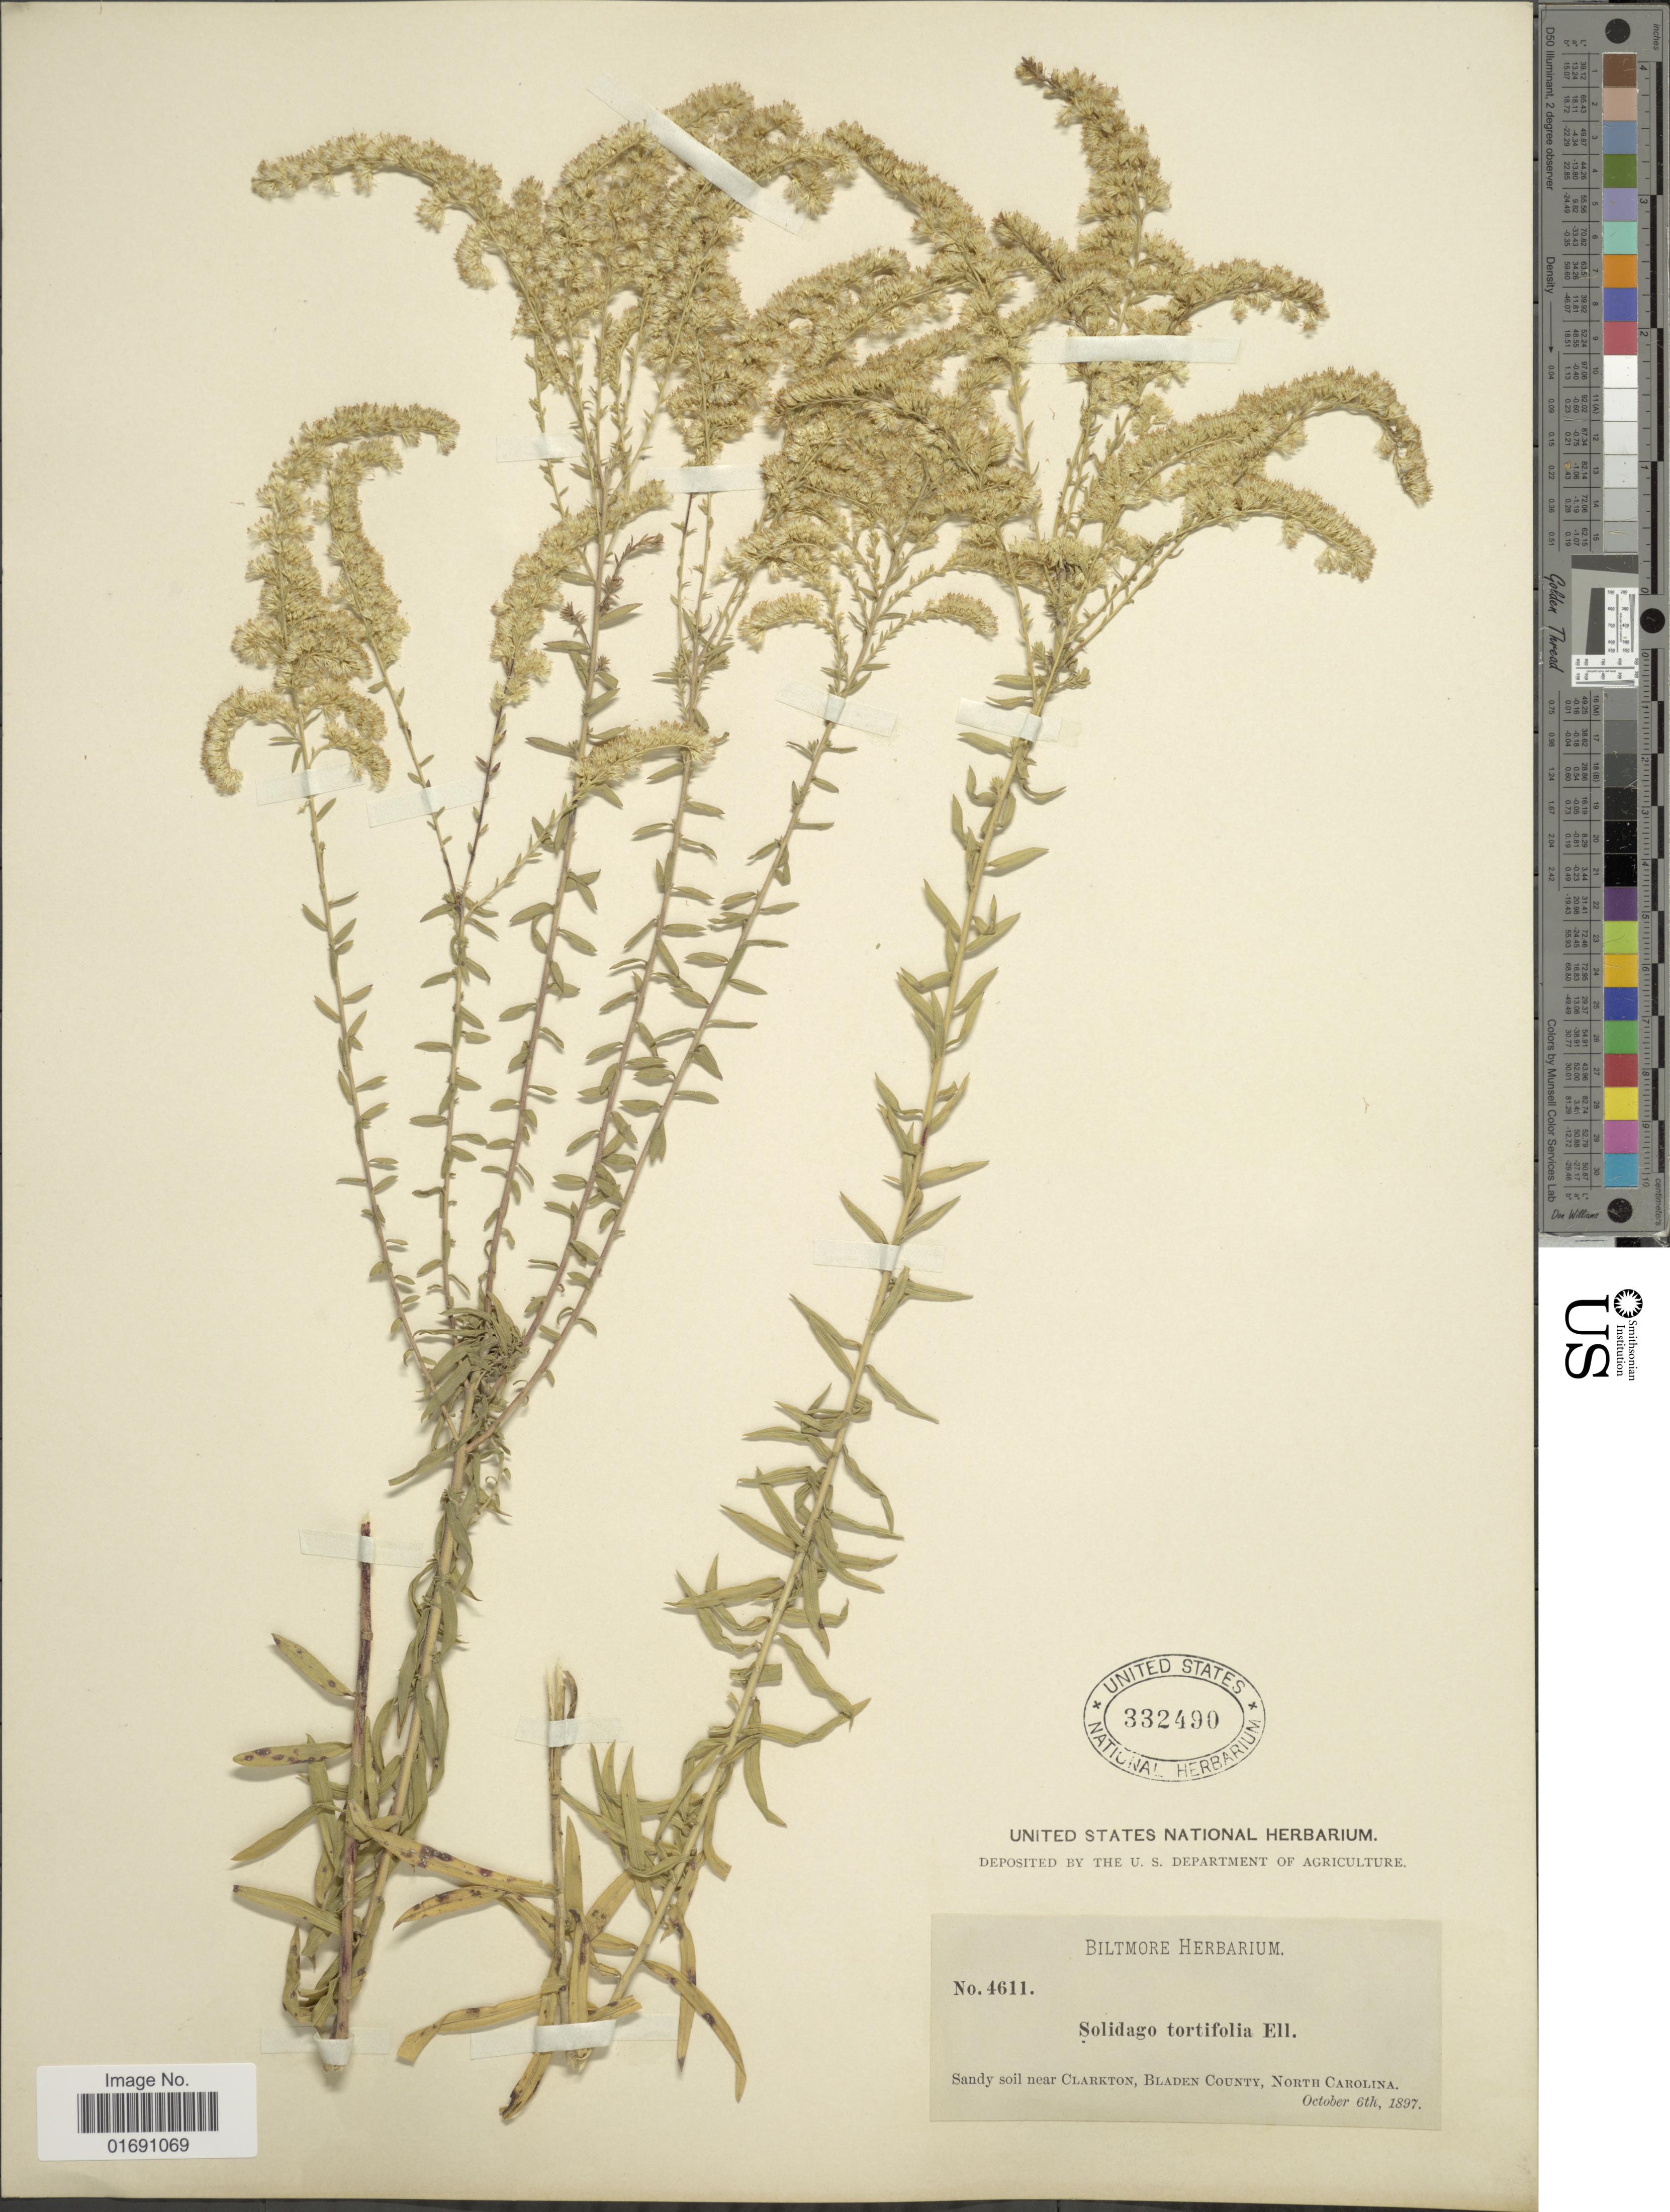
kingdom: Plantae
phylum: Tracheophyta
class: Magnoliopsida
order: Asterales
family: Asteraceae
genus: Solidago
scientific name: Solidago tortifolia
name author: Elliott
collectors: ex herb. Biltmore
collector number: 4611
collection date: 1897-10-06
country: United States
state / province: North Carolina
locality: Sandy soil near Clarkton, Bladen County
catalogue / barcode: US 332490